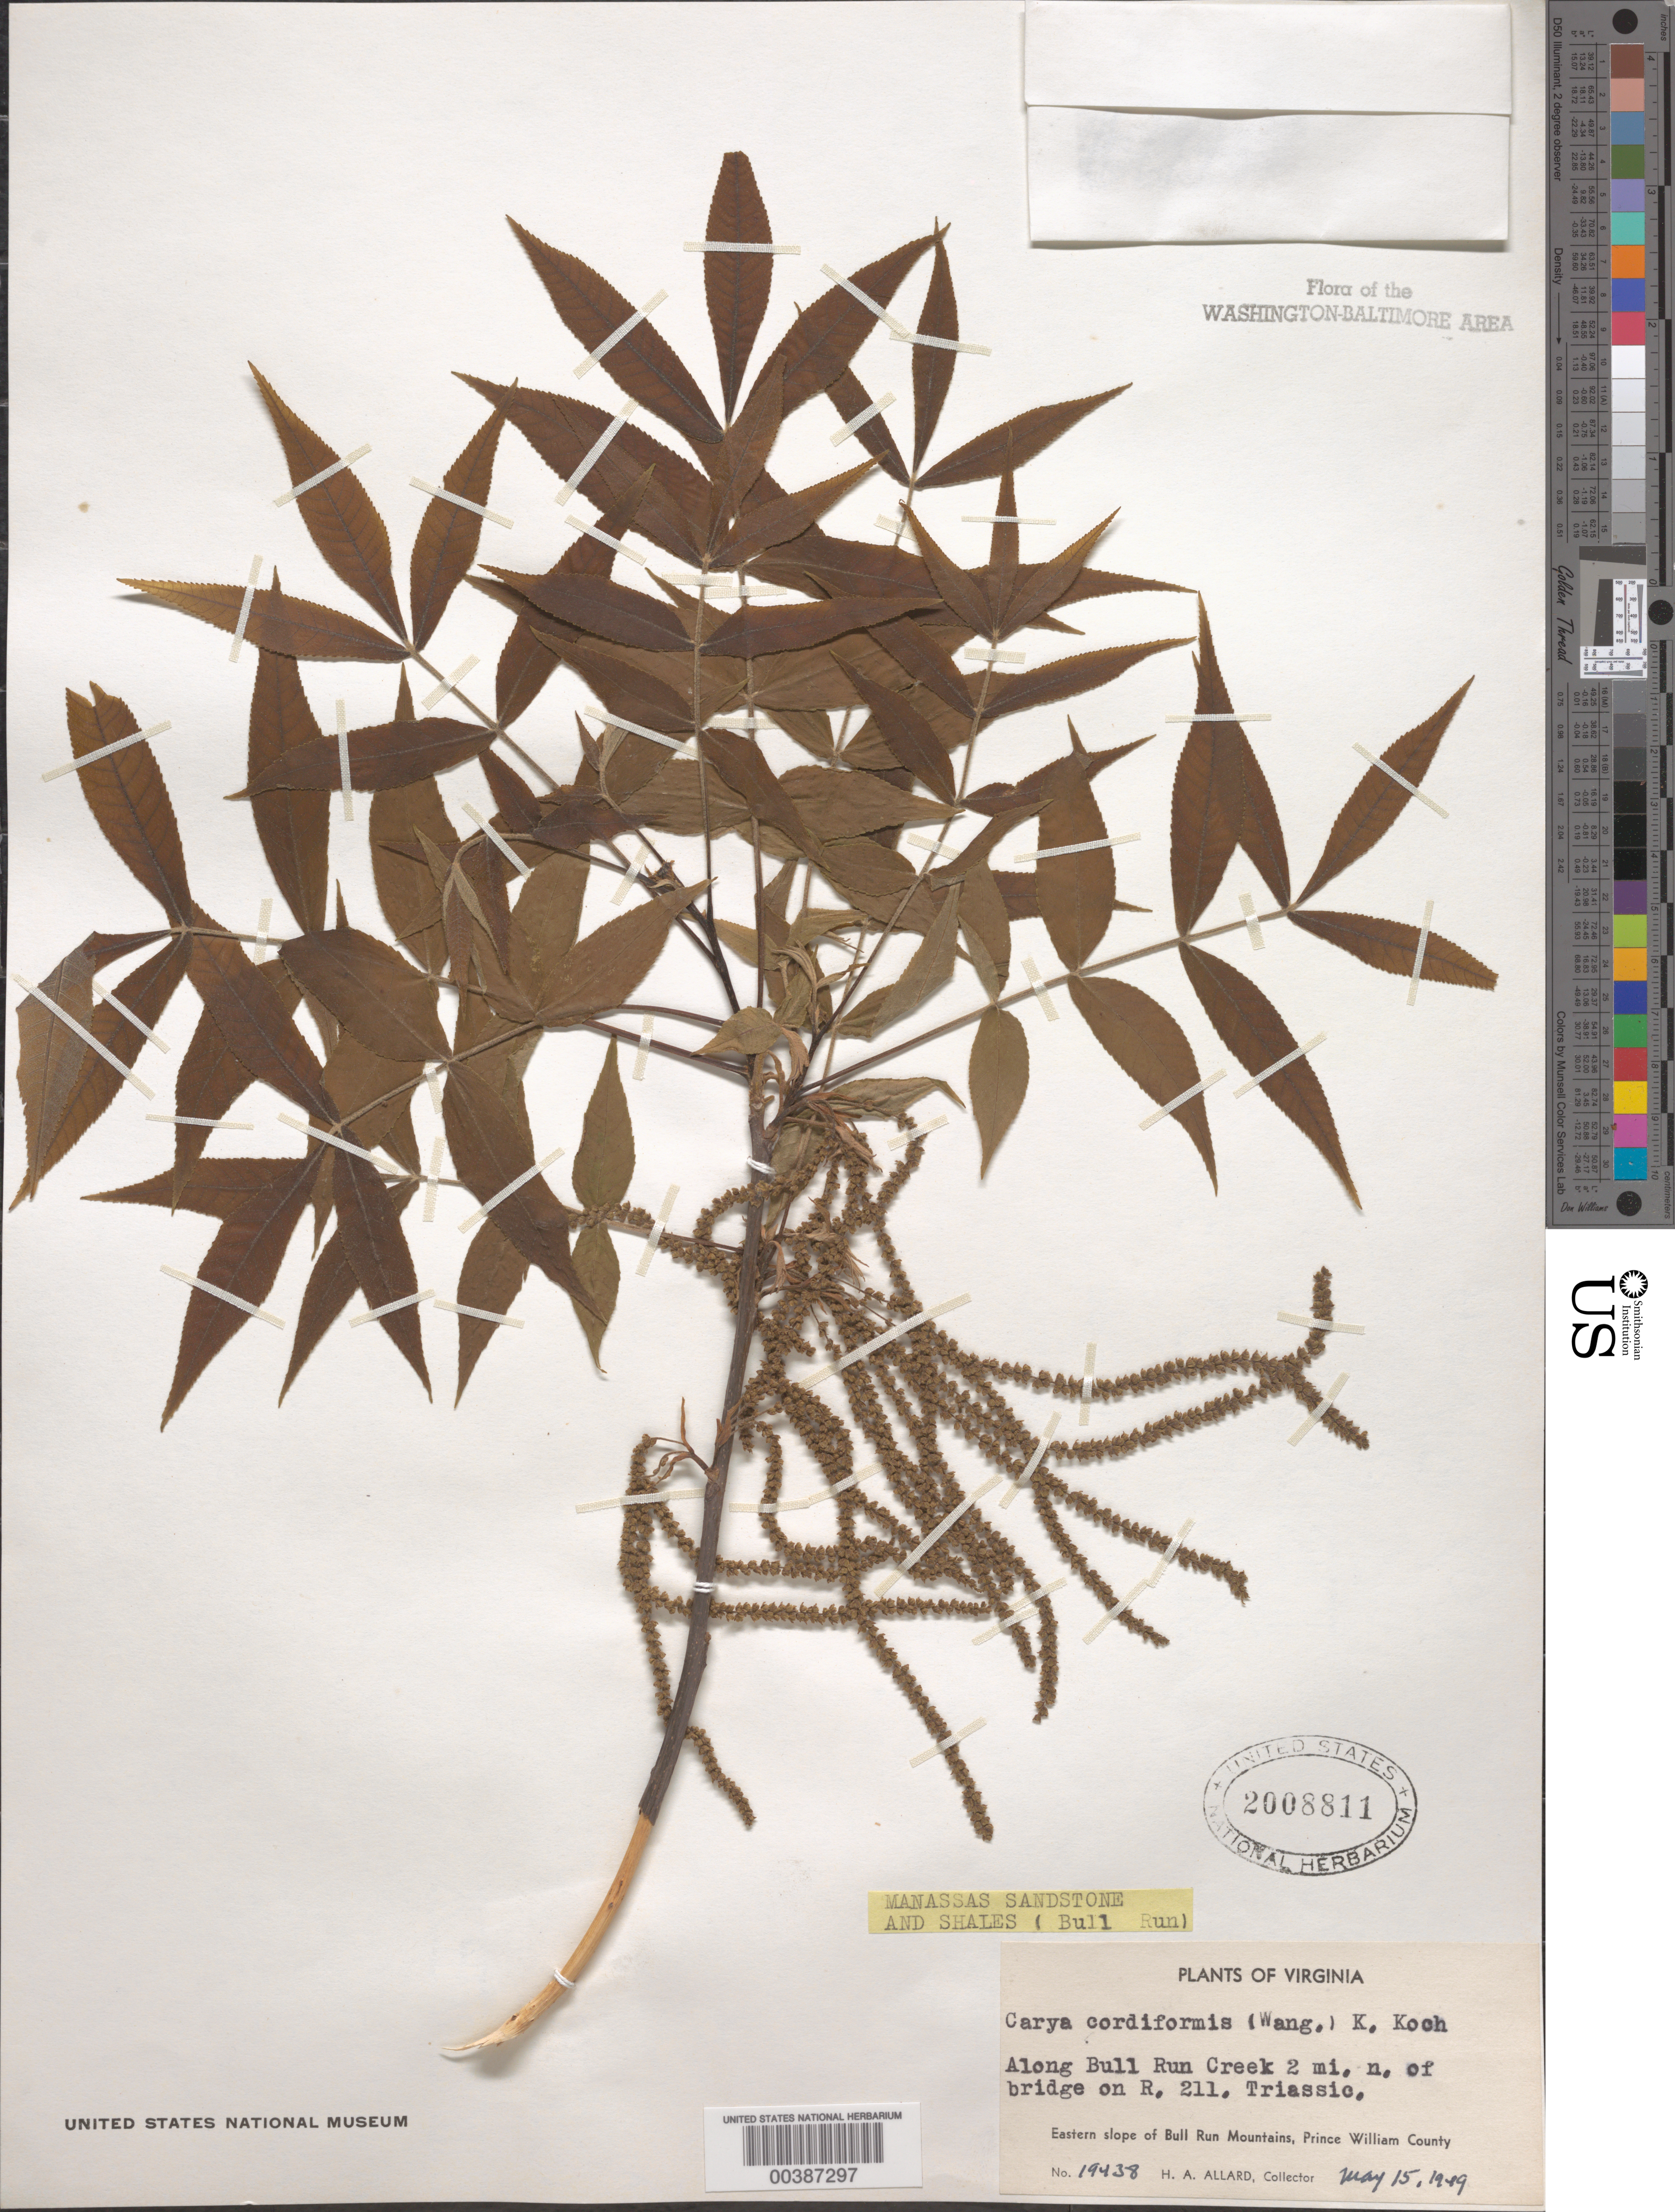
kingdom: Plantae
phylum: Tracheophyta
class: Magnoliopsida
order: Fagales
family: Juglandaceae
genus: Carya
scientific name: Carya cordiformis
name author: (Wangenh.) K. Koch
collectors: H. A. Allard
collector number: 19438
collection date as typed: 15 May 1949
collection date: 1949-05-15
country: United States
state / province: Virginia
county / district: Prince William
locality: Bull Run Creek, north of Route 211 Bridge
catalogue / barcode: US 2008811